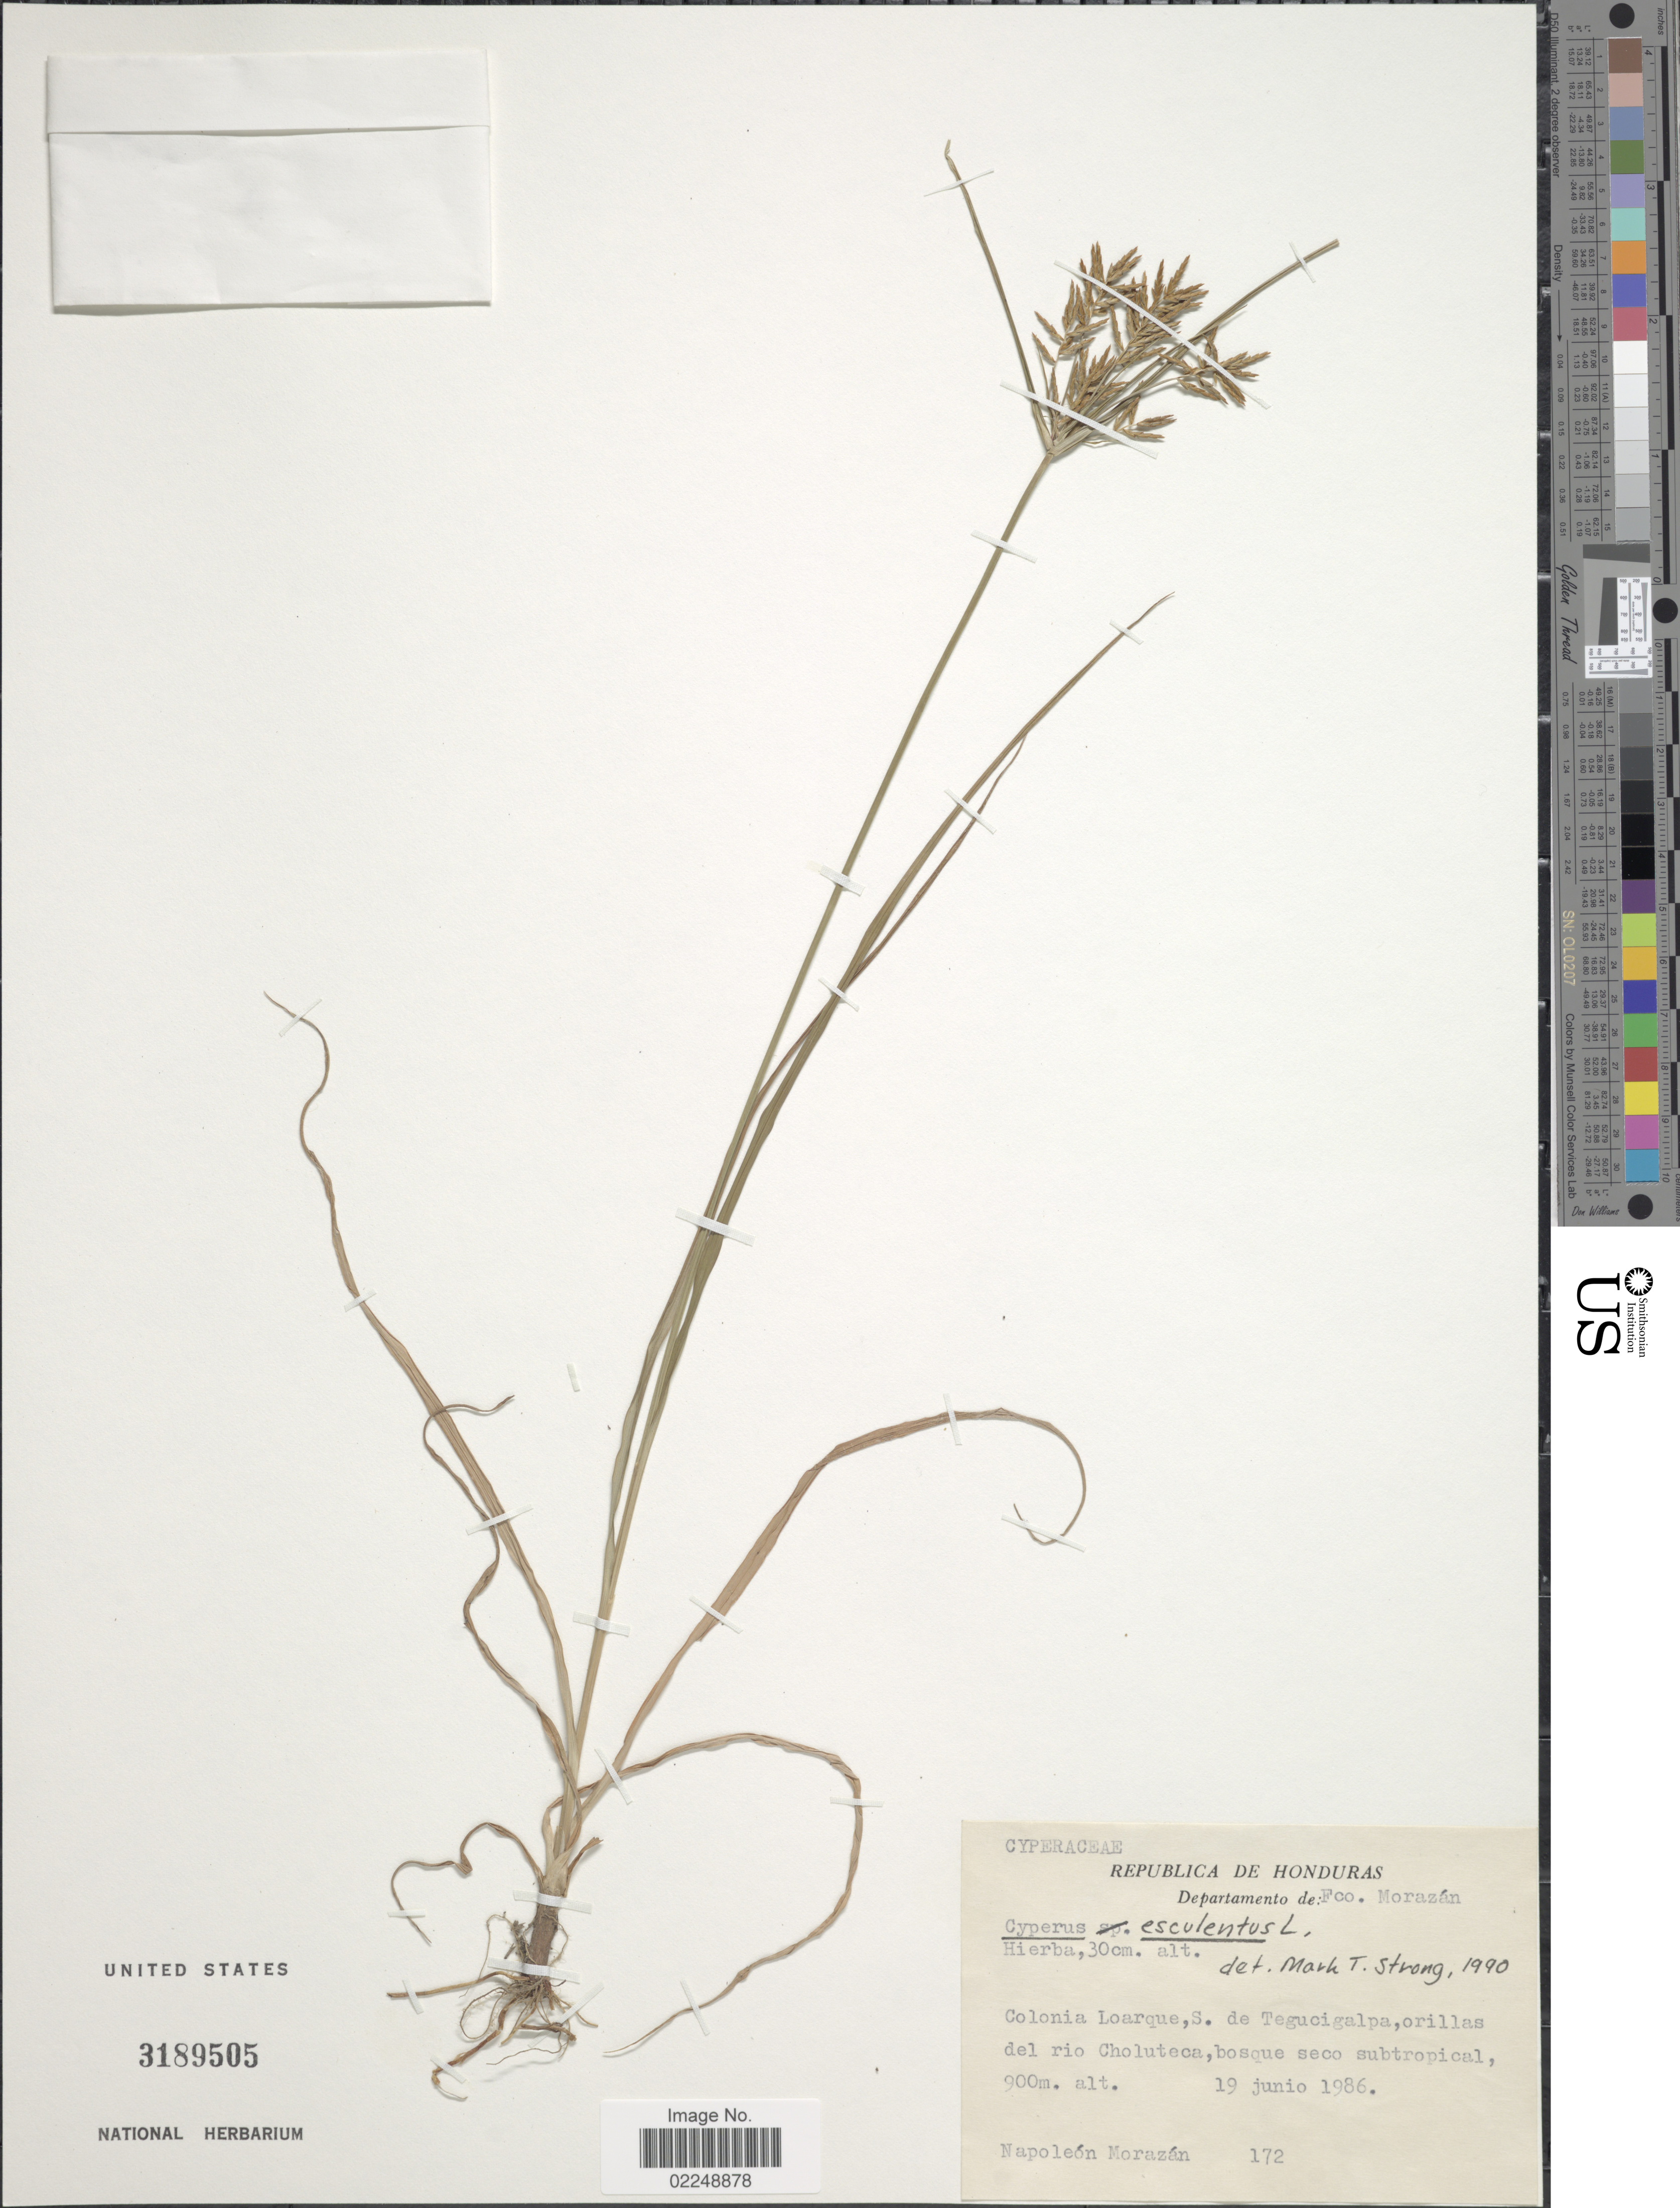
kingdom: Plantae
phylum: Tracheophyta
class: Liliopsida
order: Poales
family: Cyperaceae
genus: Cyperus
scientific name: Cyperus esculentus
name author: L.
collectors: N. Morazan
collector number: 172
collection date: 1986-06-19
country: Honduras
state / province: Fco. Morazán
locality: Colonia Loarque, S. de Tegucigalpa, orillas del rio, Choluteca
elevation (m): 900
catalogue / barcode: US 3189505